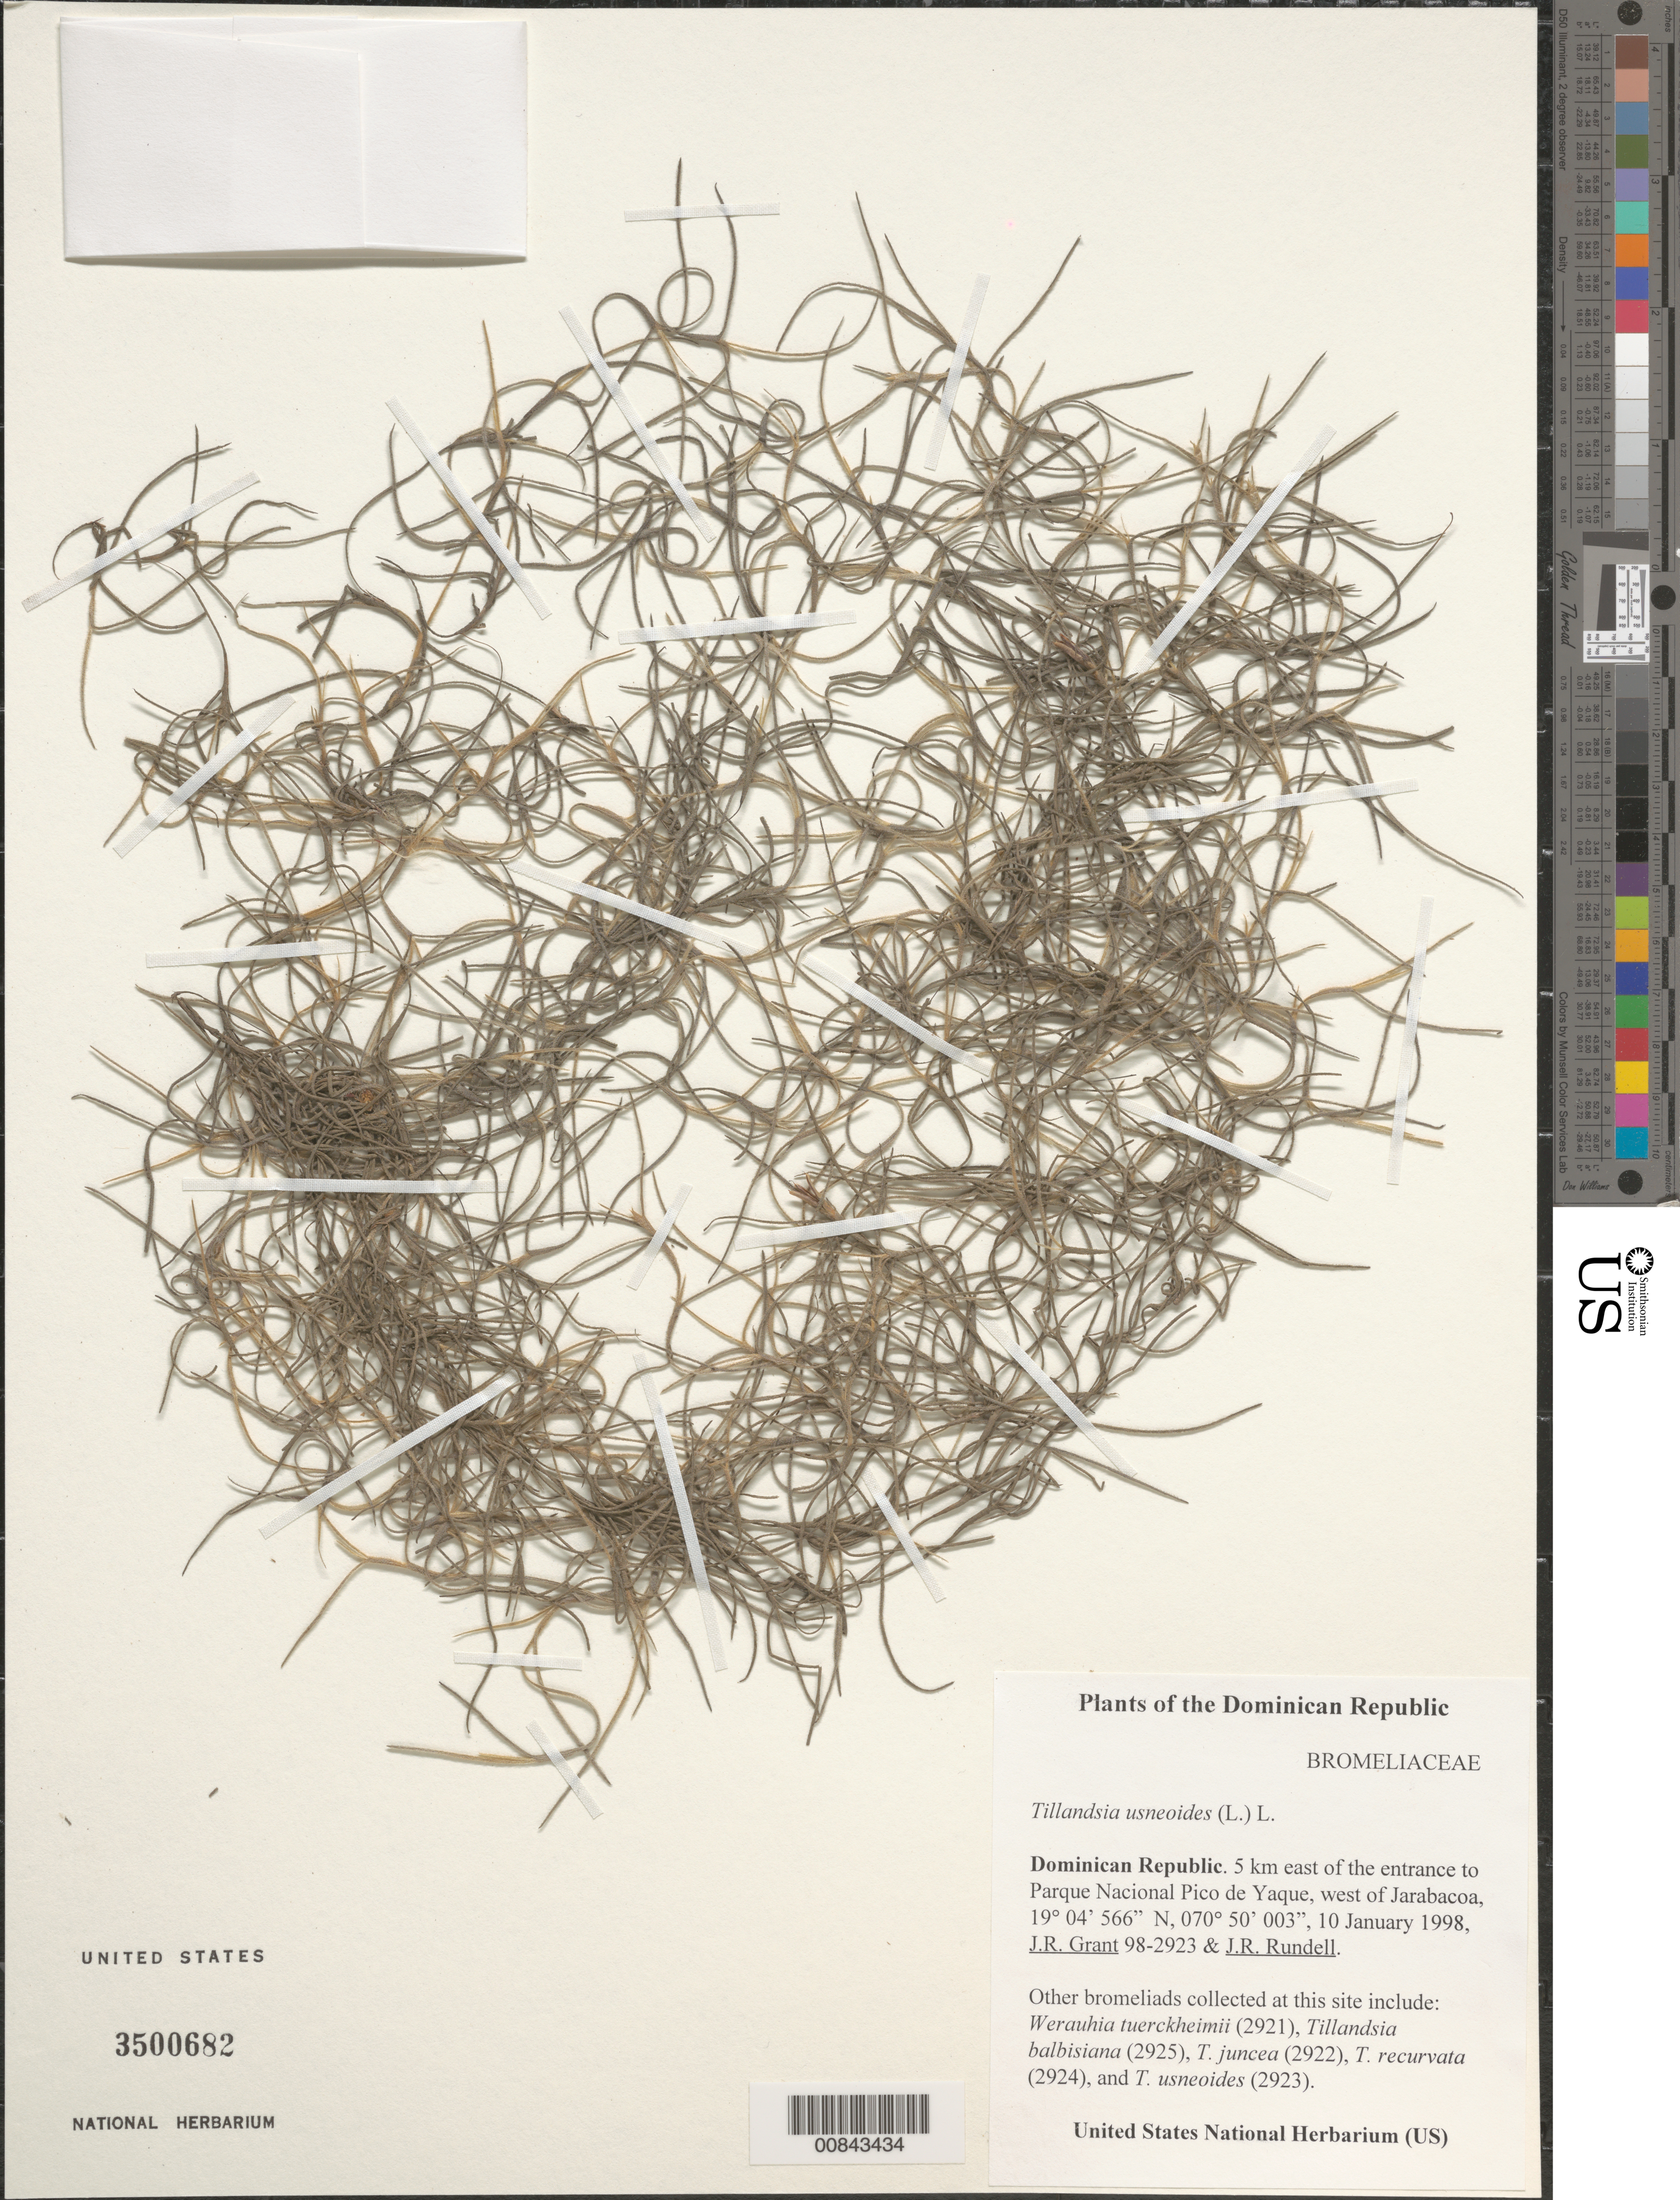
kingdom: Plantae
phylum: Tracheophyta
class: Liliopsida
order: Poales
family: Bromeliaceae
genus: Tillandsia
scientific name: Tillandsia usneoides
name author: (L.) L.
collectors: J. R. Grant & J. R. Rundell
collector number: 982923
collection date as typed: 10 Jan 1998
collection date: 1998-01-10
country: Dominican Republic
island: Hispaniola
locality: Parque Nacional Pico de Yaque, 5 km east of entrance to, W of Jarabacoa.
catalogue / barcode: US 3500682